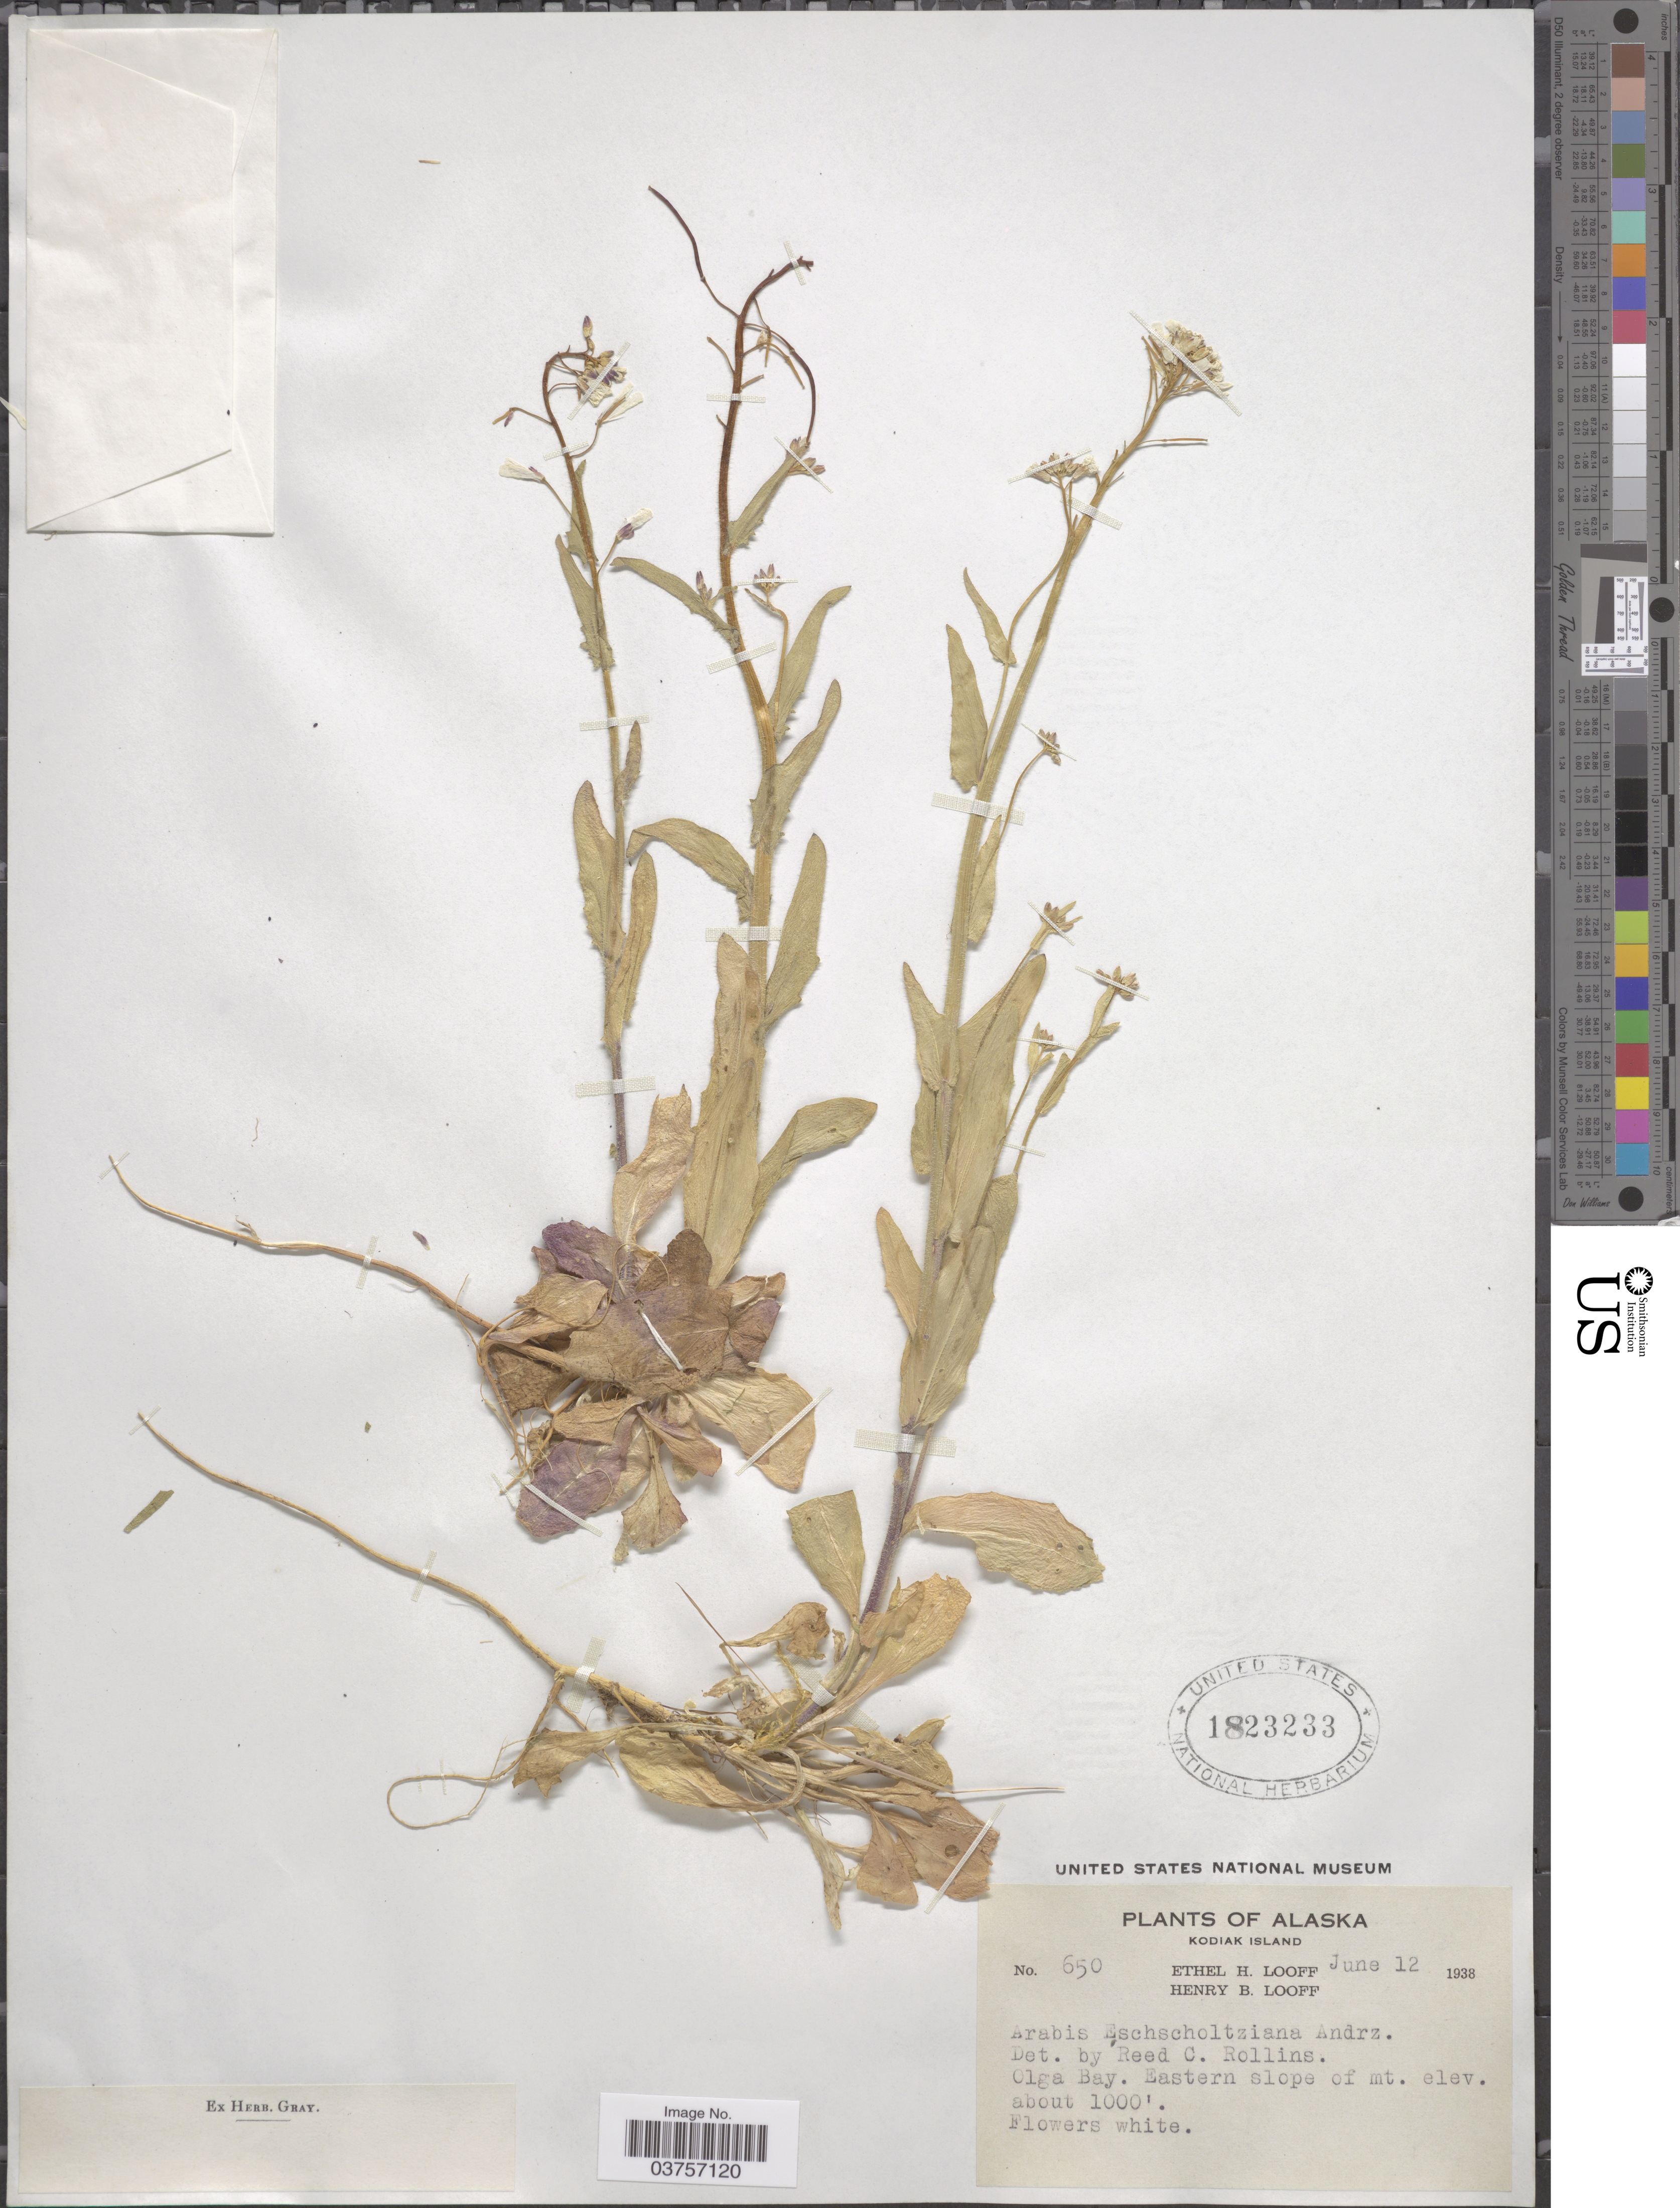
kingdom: Plantae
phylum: Tracheophyta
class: Magnoliopsida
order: Brassicales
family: Brassicaceae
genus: Arabis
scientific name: Arabis hirsuta var. eschscholtziana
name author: (Andrz. ex Ledeb.) Rollins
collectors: E. Looff & H. Looff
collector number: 650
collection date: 1938-06-12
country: United States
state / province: Alaska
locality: Kodiak Island. Olga Bay. Eastern slope of mt.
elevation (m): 305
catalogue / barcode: US 1823233